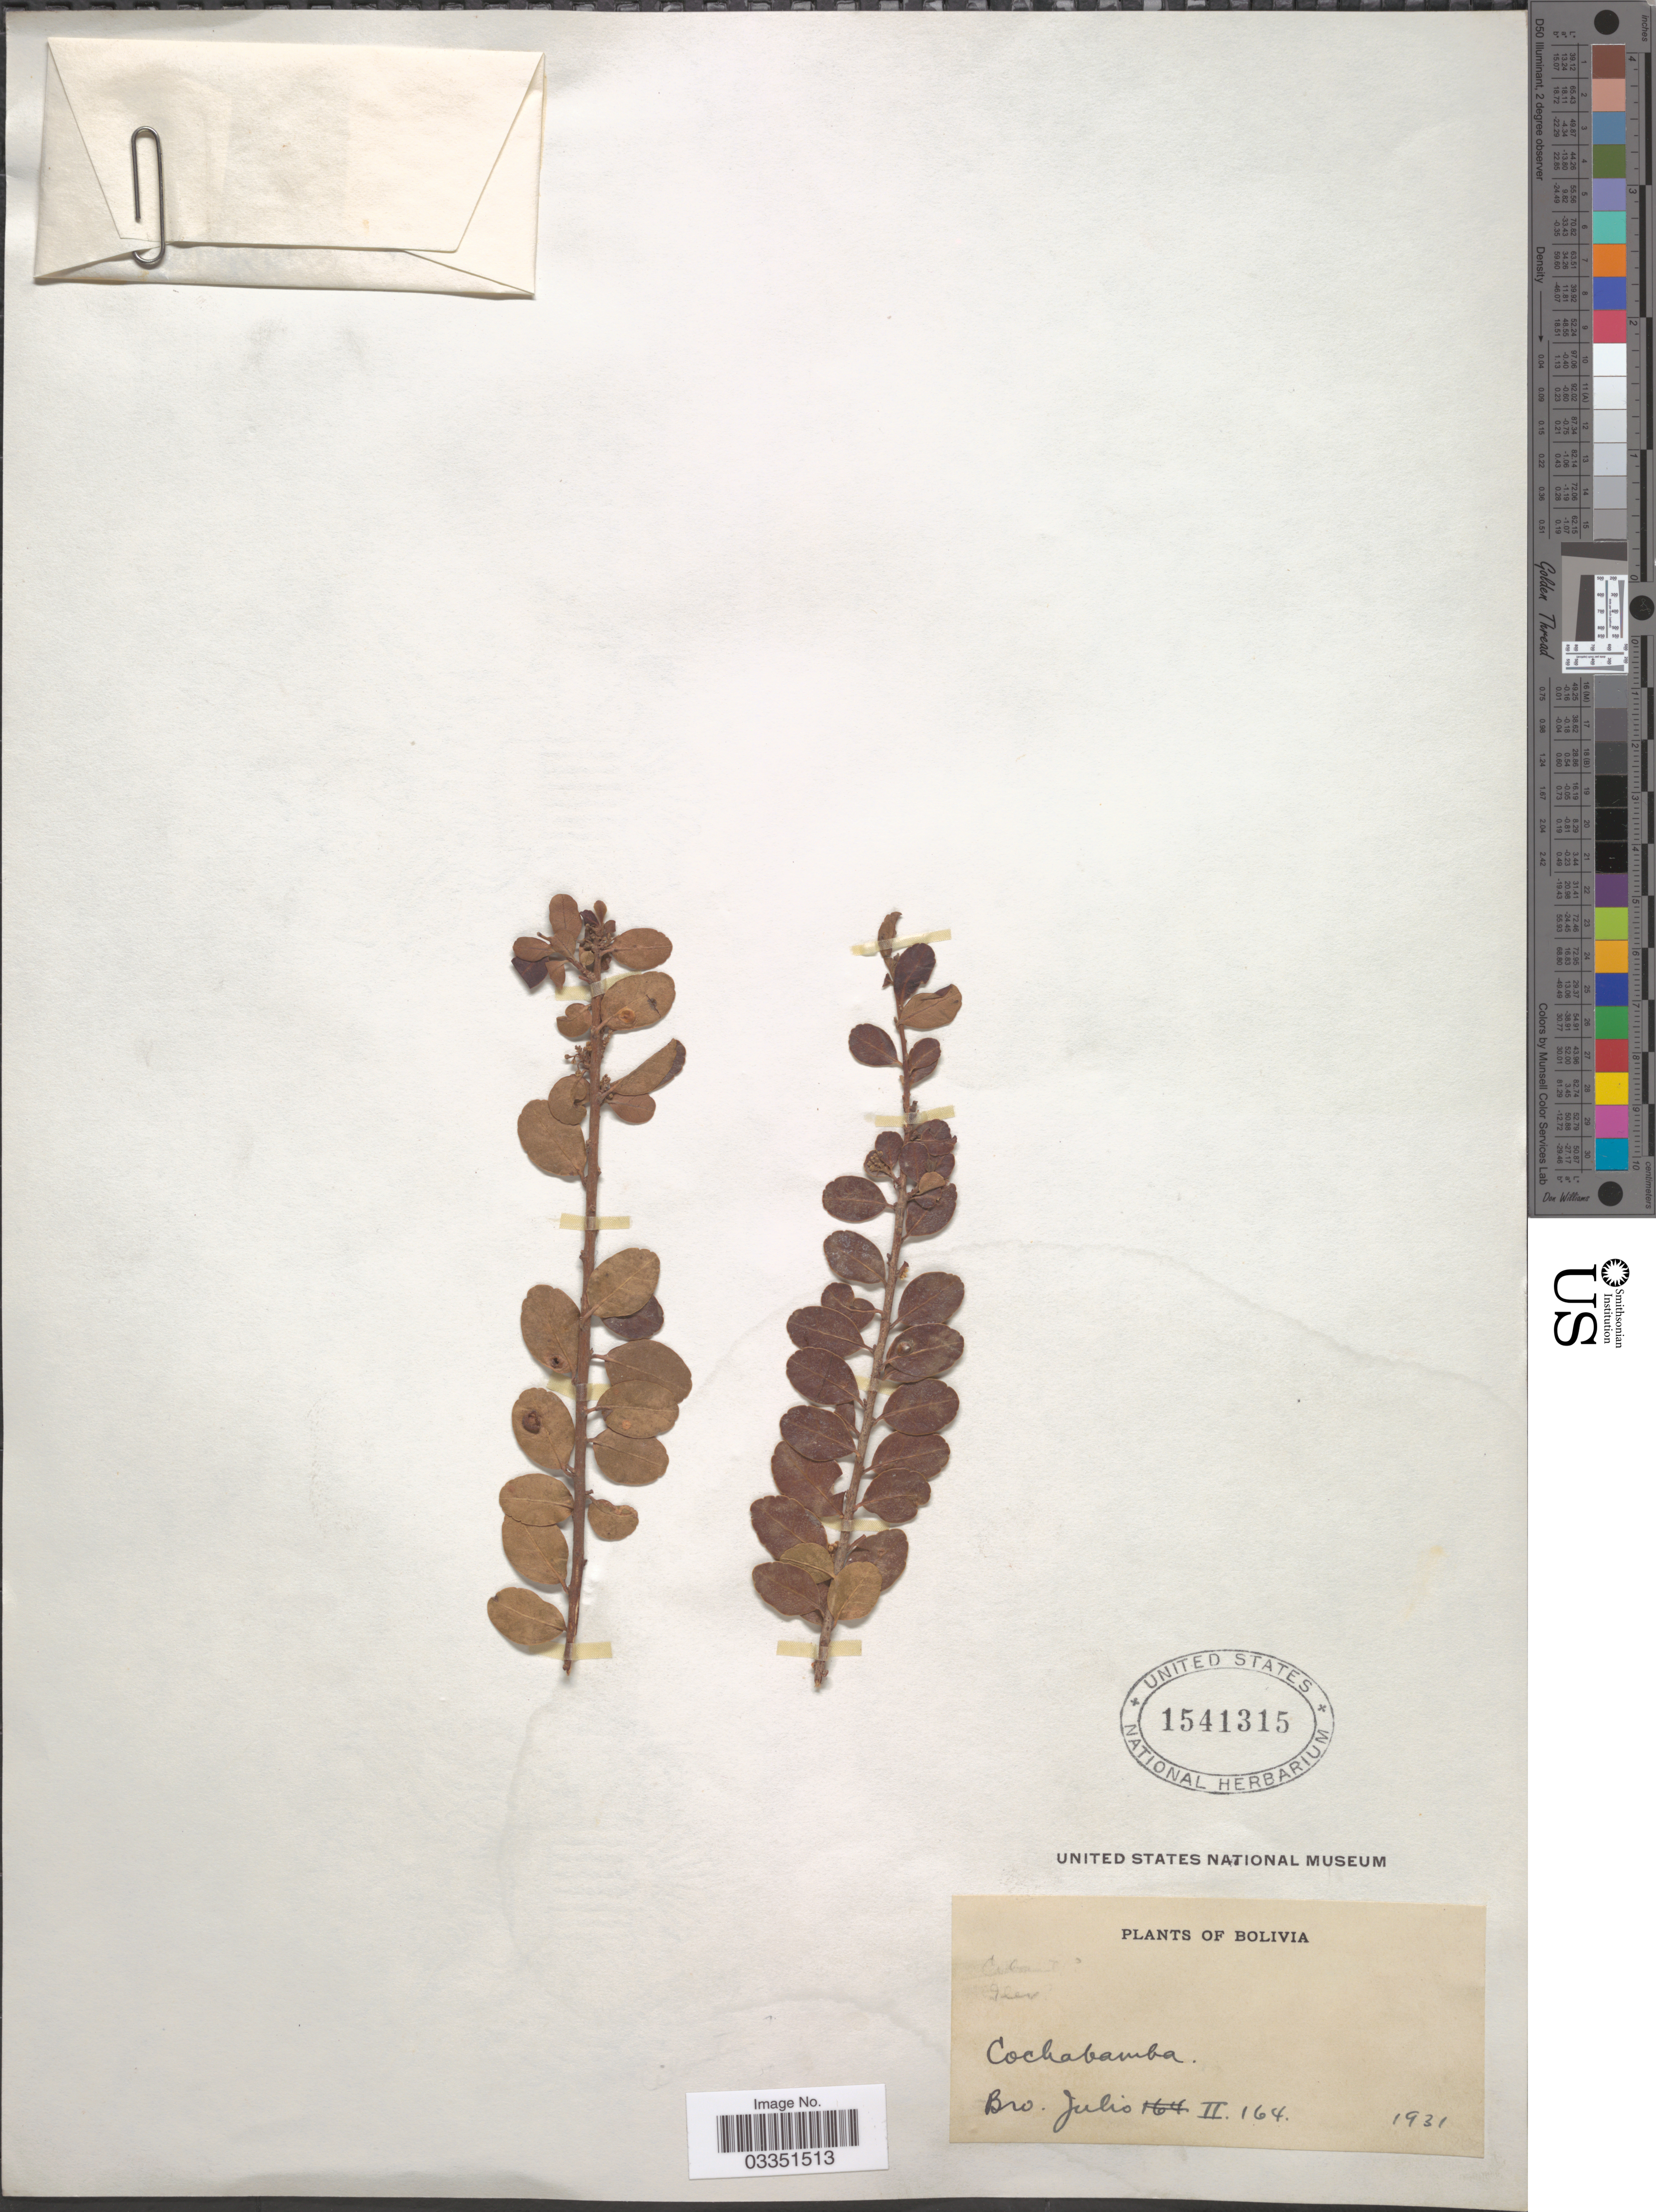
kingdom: Plantae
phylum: Tracheophyta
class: Magnoliopsida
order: Aquifoliales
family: Aquifoliaceae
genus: Ilex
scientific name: Ilex sp.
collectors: Bro. Julio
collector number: II.164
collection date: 1931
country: Bolivia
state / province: Cochabamba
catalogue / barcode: US 1541315